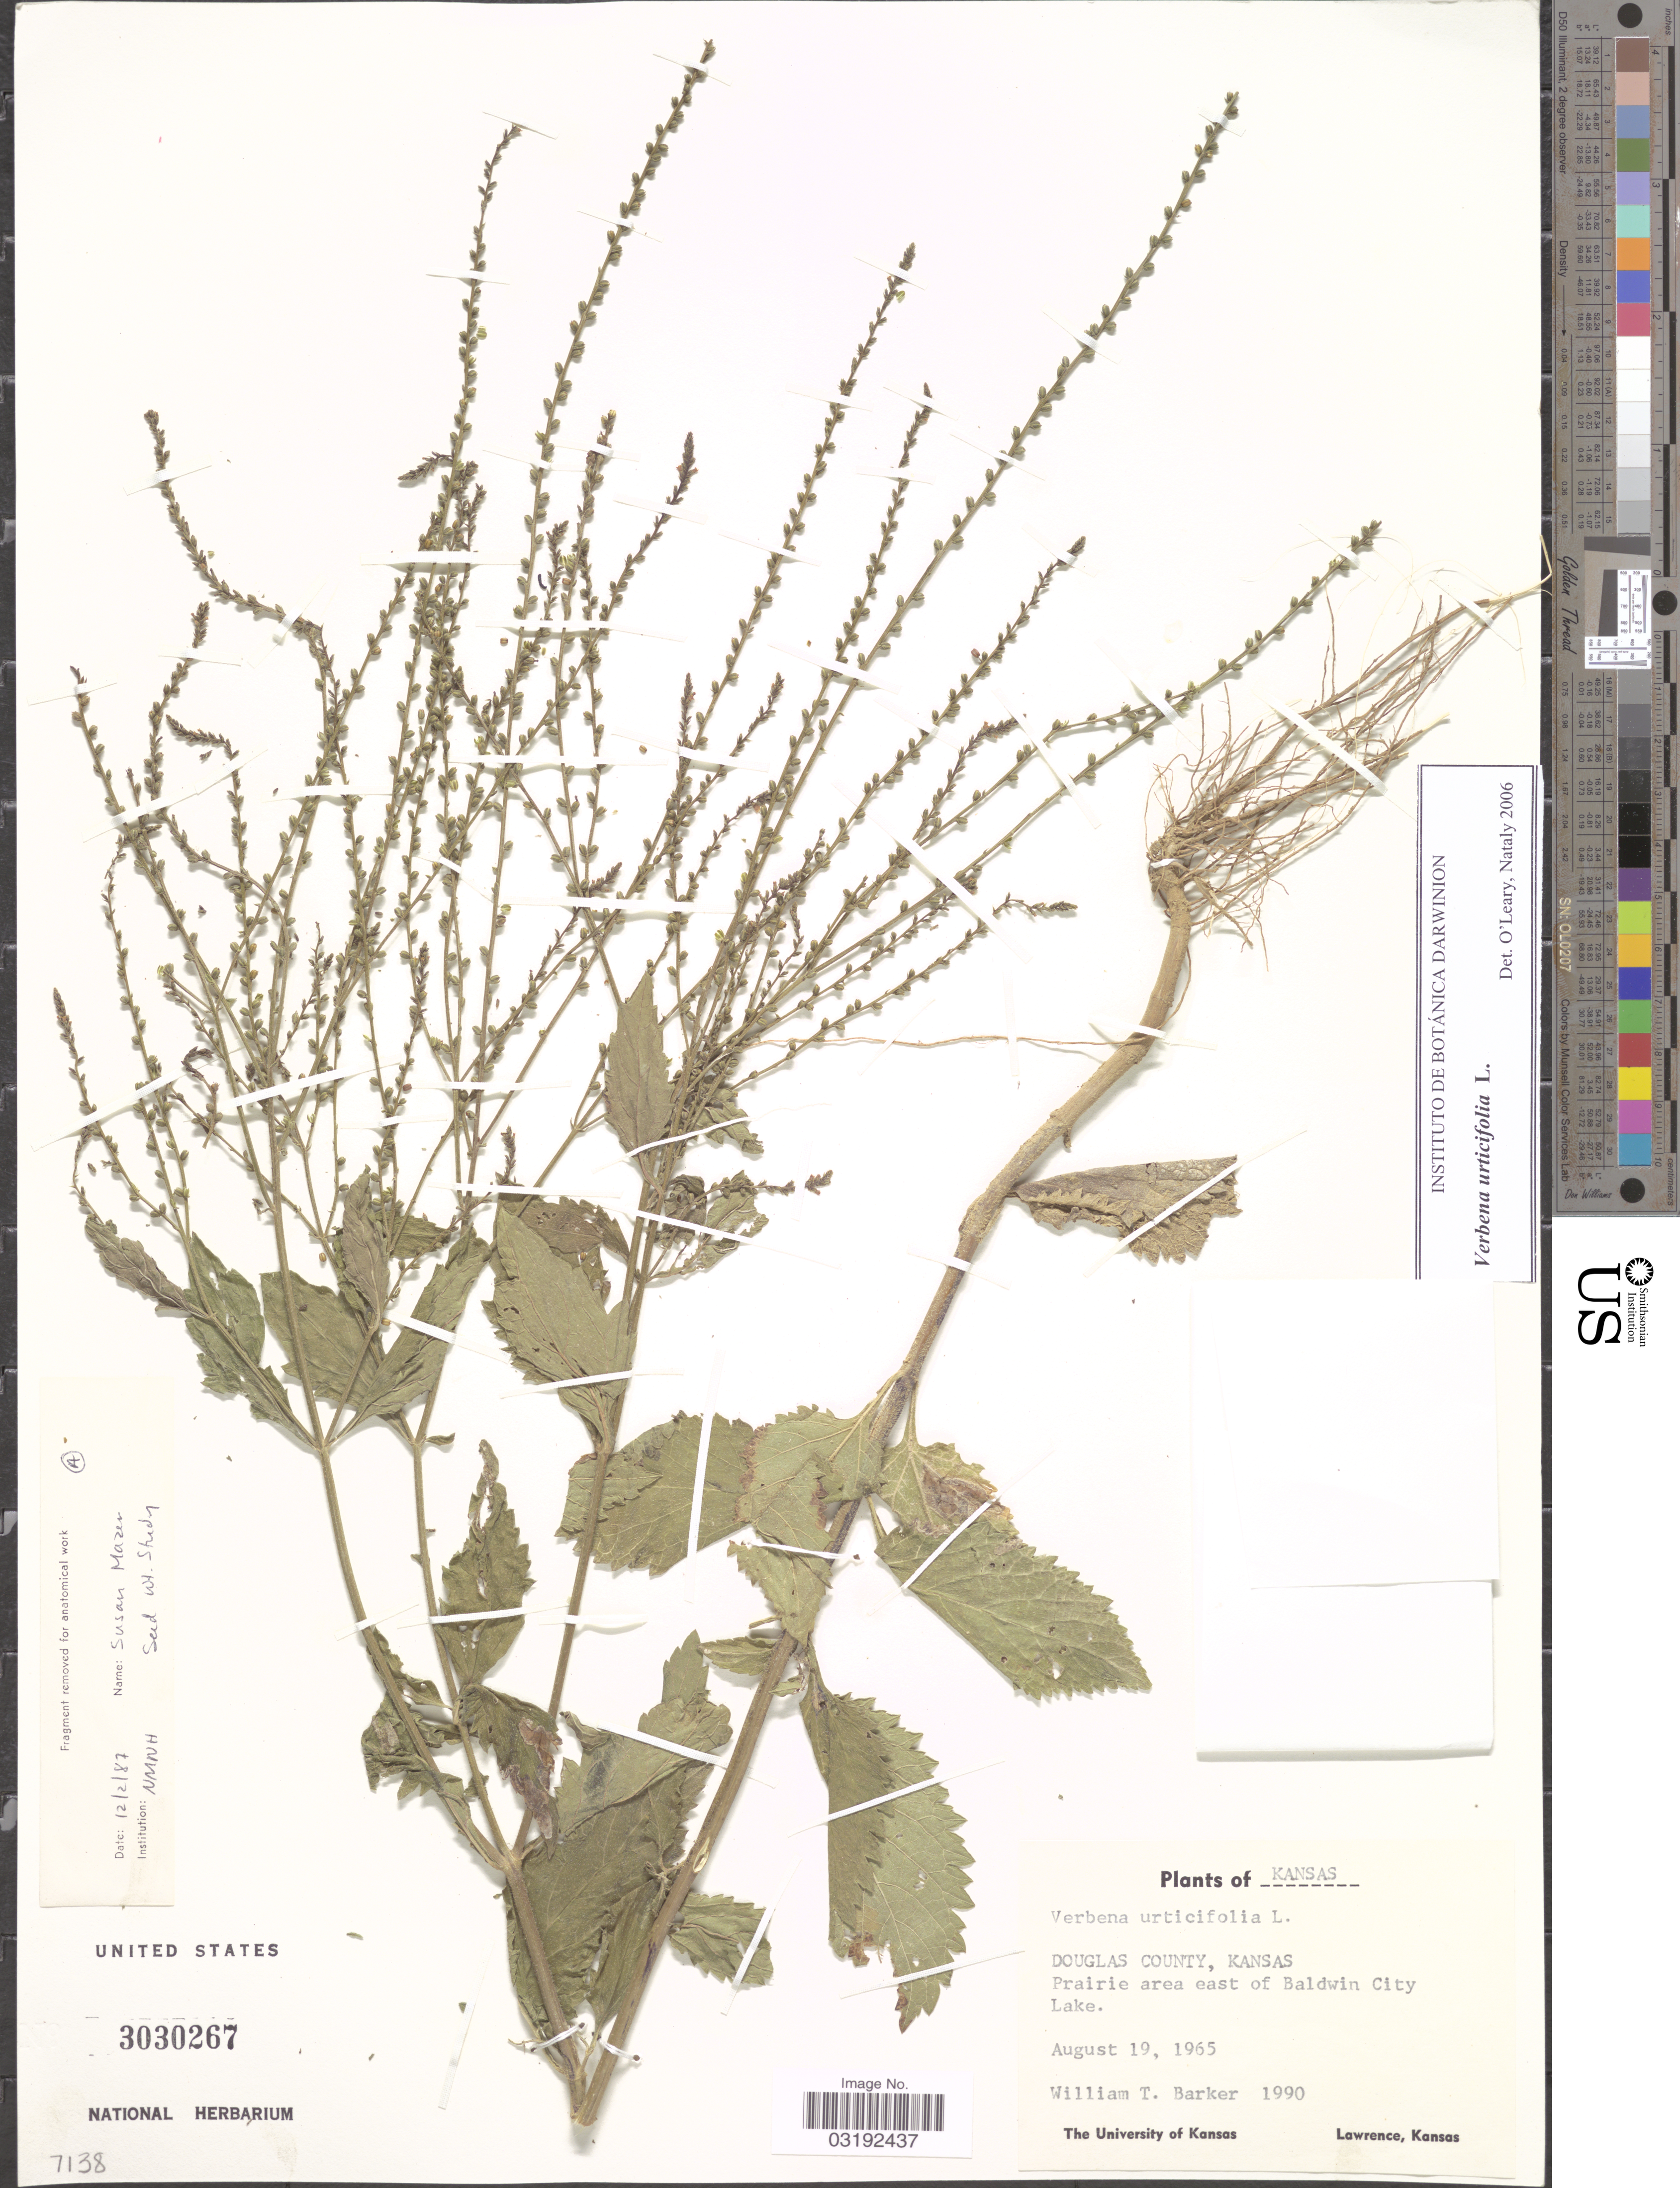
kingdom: Plantae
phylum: Tracheophyta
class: Magnoliopsida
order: Lamiales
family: Verbenaceae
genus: Verbena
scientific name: Verbena urticifolia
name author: L.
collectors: W. T. Barker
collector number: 1990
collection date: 1965-08-19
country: United States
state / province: Kansas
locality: Douglas County, Kansas, Prairie area east of Baldwin City Lake.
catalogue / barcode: US 3030267